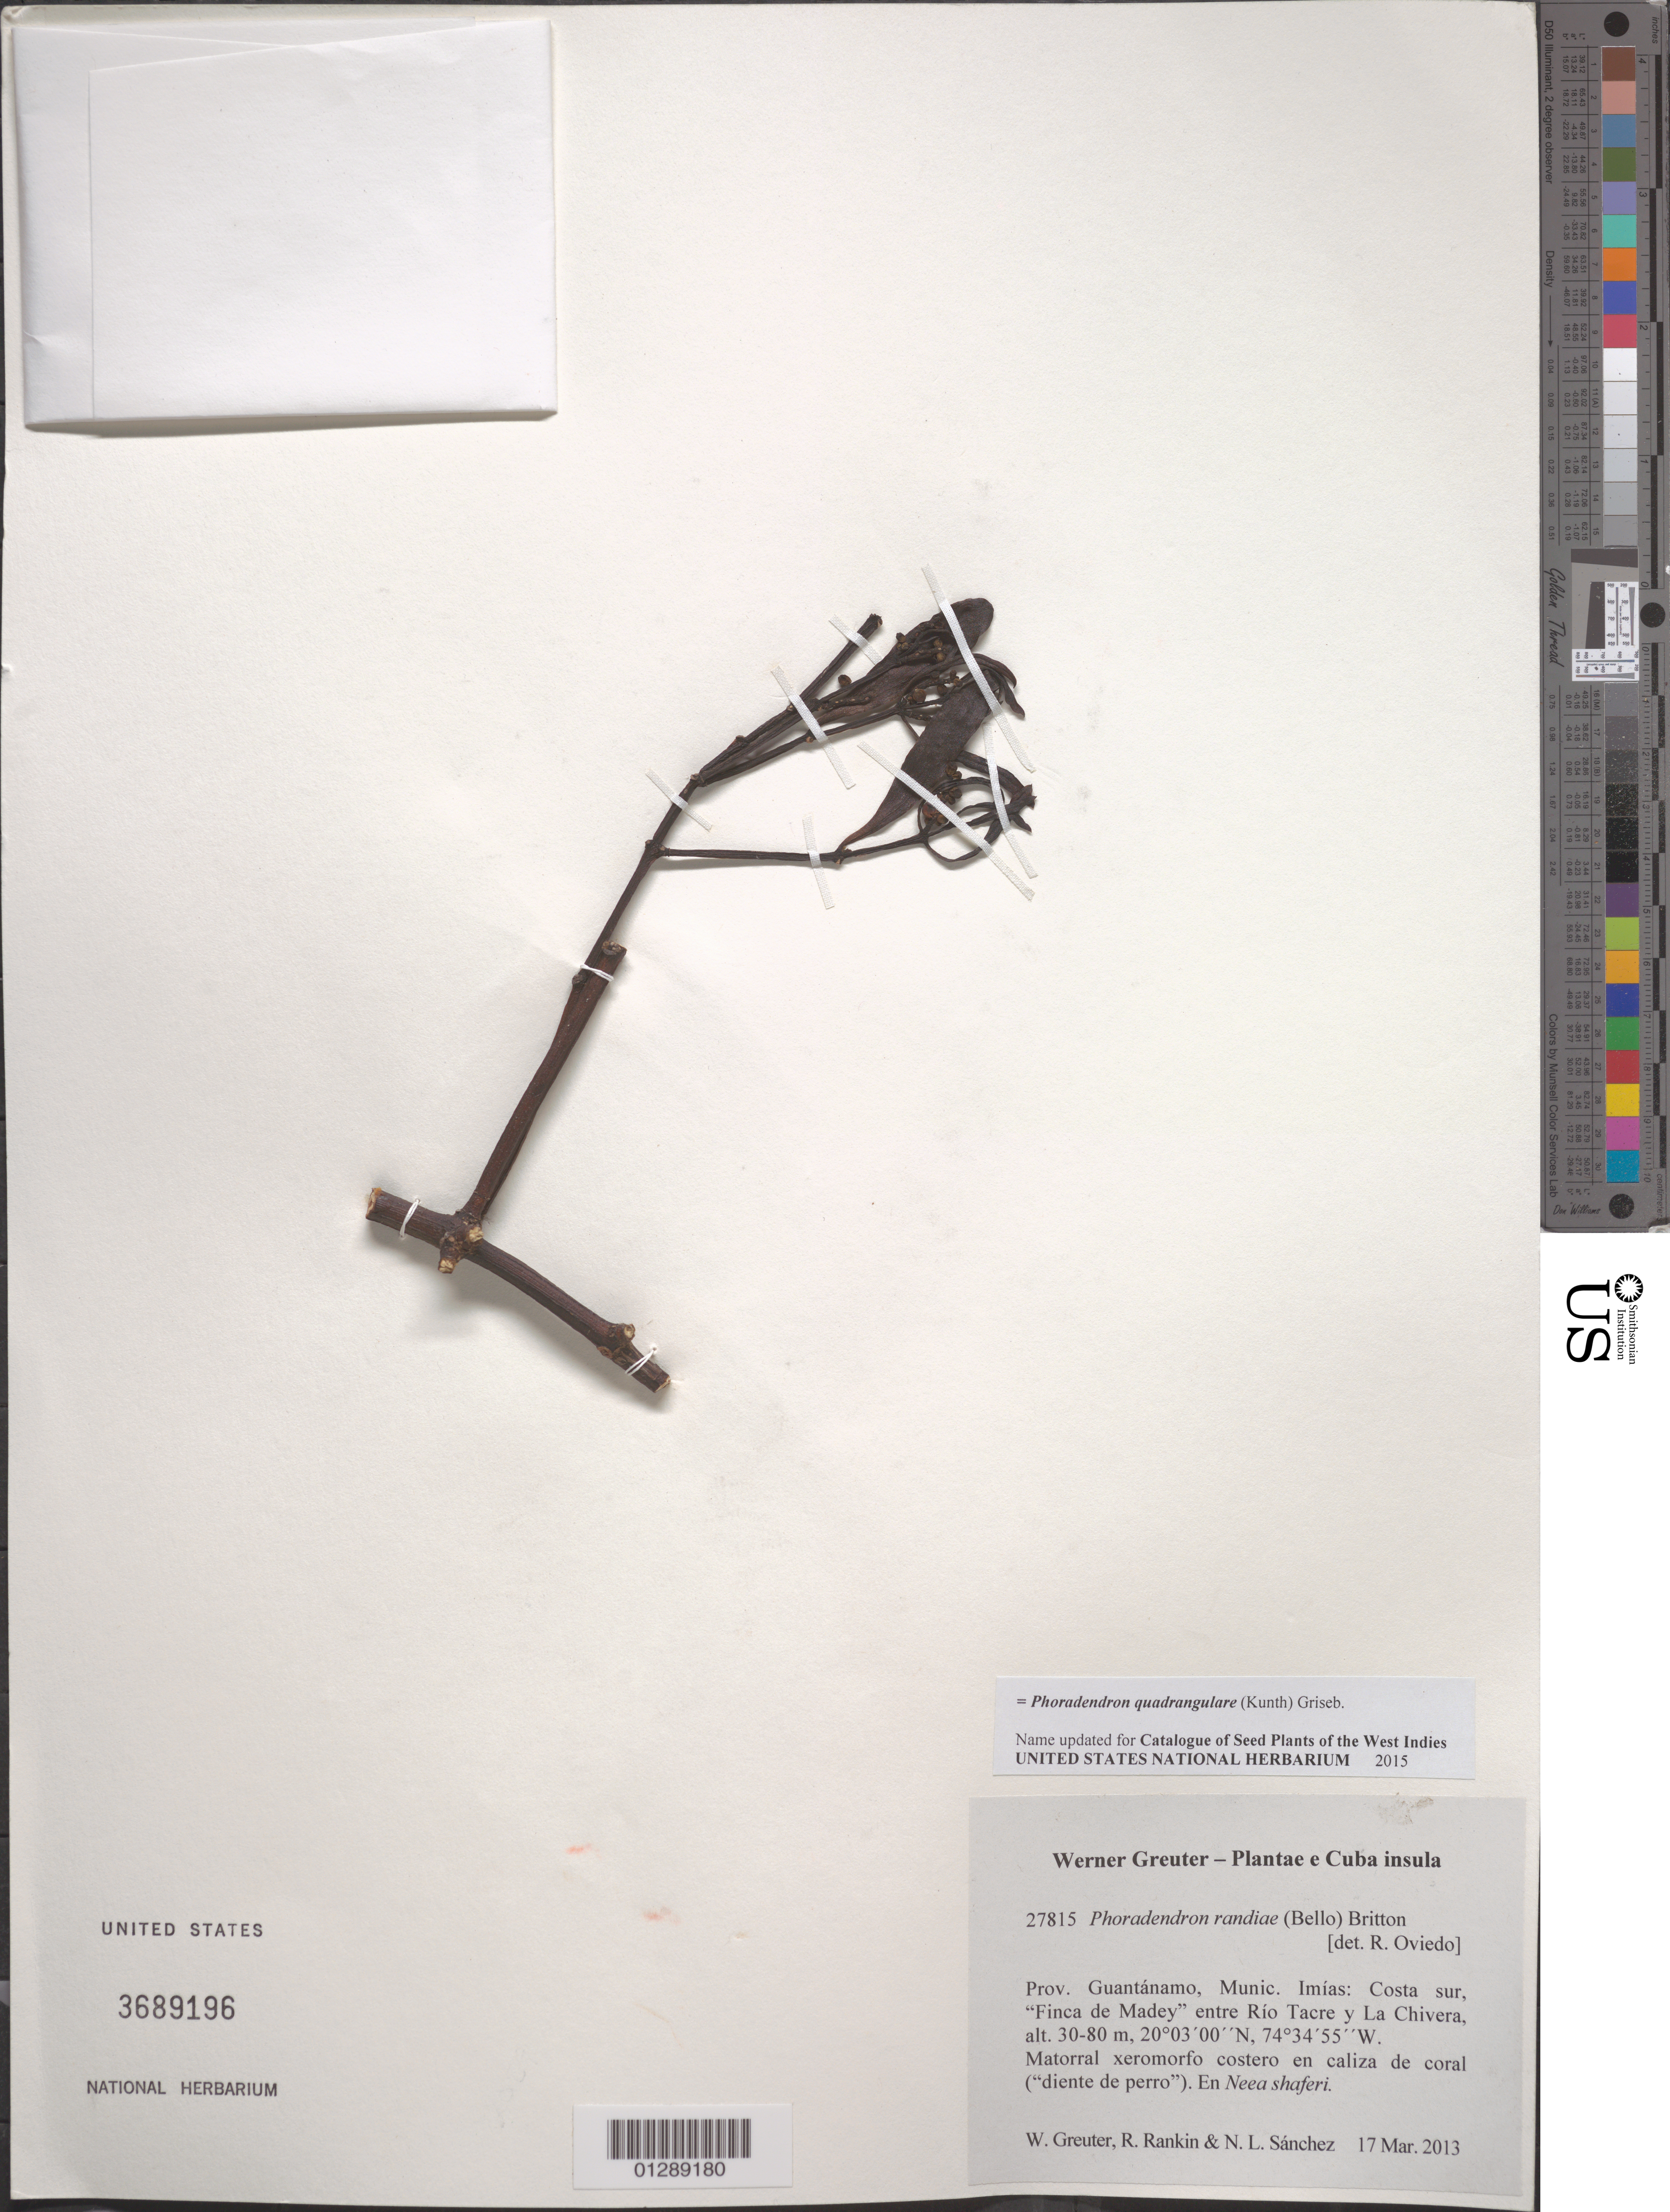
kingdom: Plantae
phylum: Tracheophyta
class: Magnoliopsida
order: Santalales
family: Viscaceae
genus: Phoradendron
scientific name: Phoradendron quadrangulare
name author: (Kunth) Griseb.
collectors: W. R. Greuter, R. Rankin Rodriguez & N. Sanchez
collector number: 27815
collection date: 2013-03-17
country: Cuba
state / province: Guantanamo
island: Cuba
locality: Munic. Imías: Costa sur "Finca de Madey" entre Río Tacre y La Chivera.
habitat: Matorral xeromorfo costero en caliza de coral ("diente de perro"). En Neea shaferi.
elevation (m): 30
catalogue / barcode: US 3689196